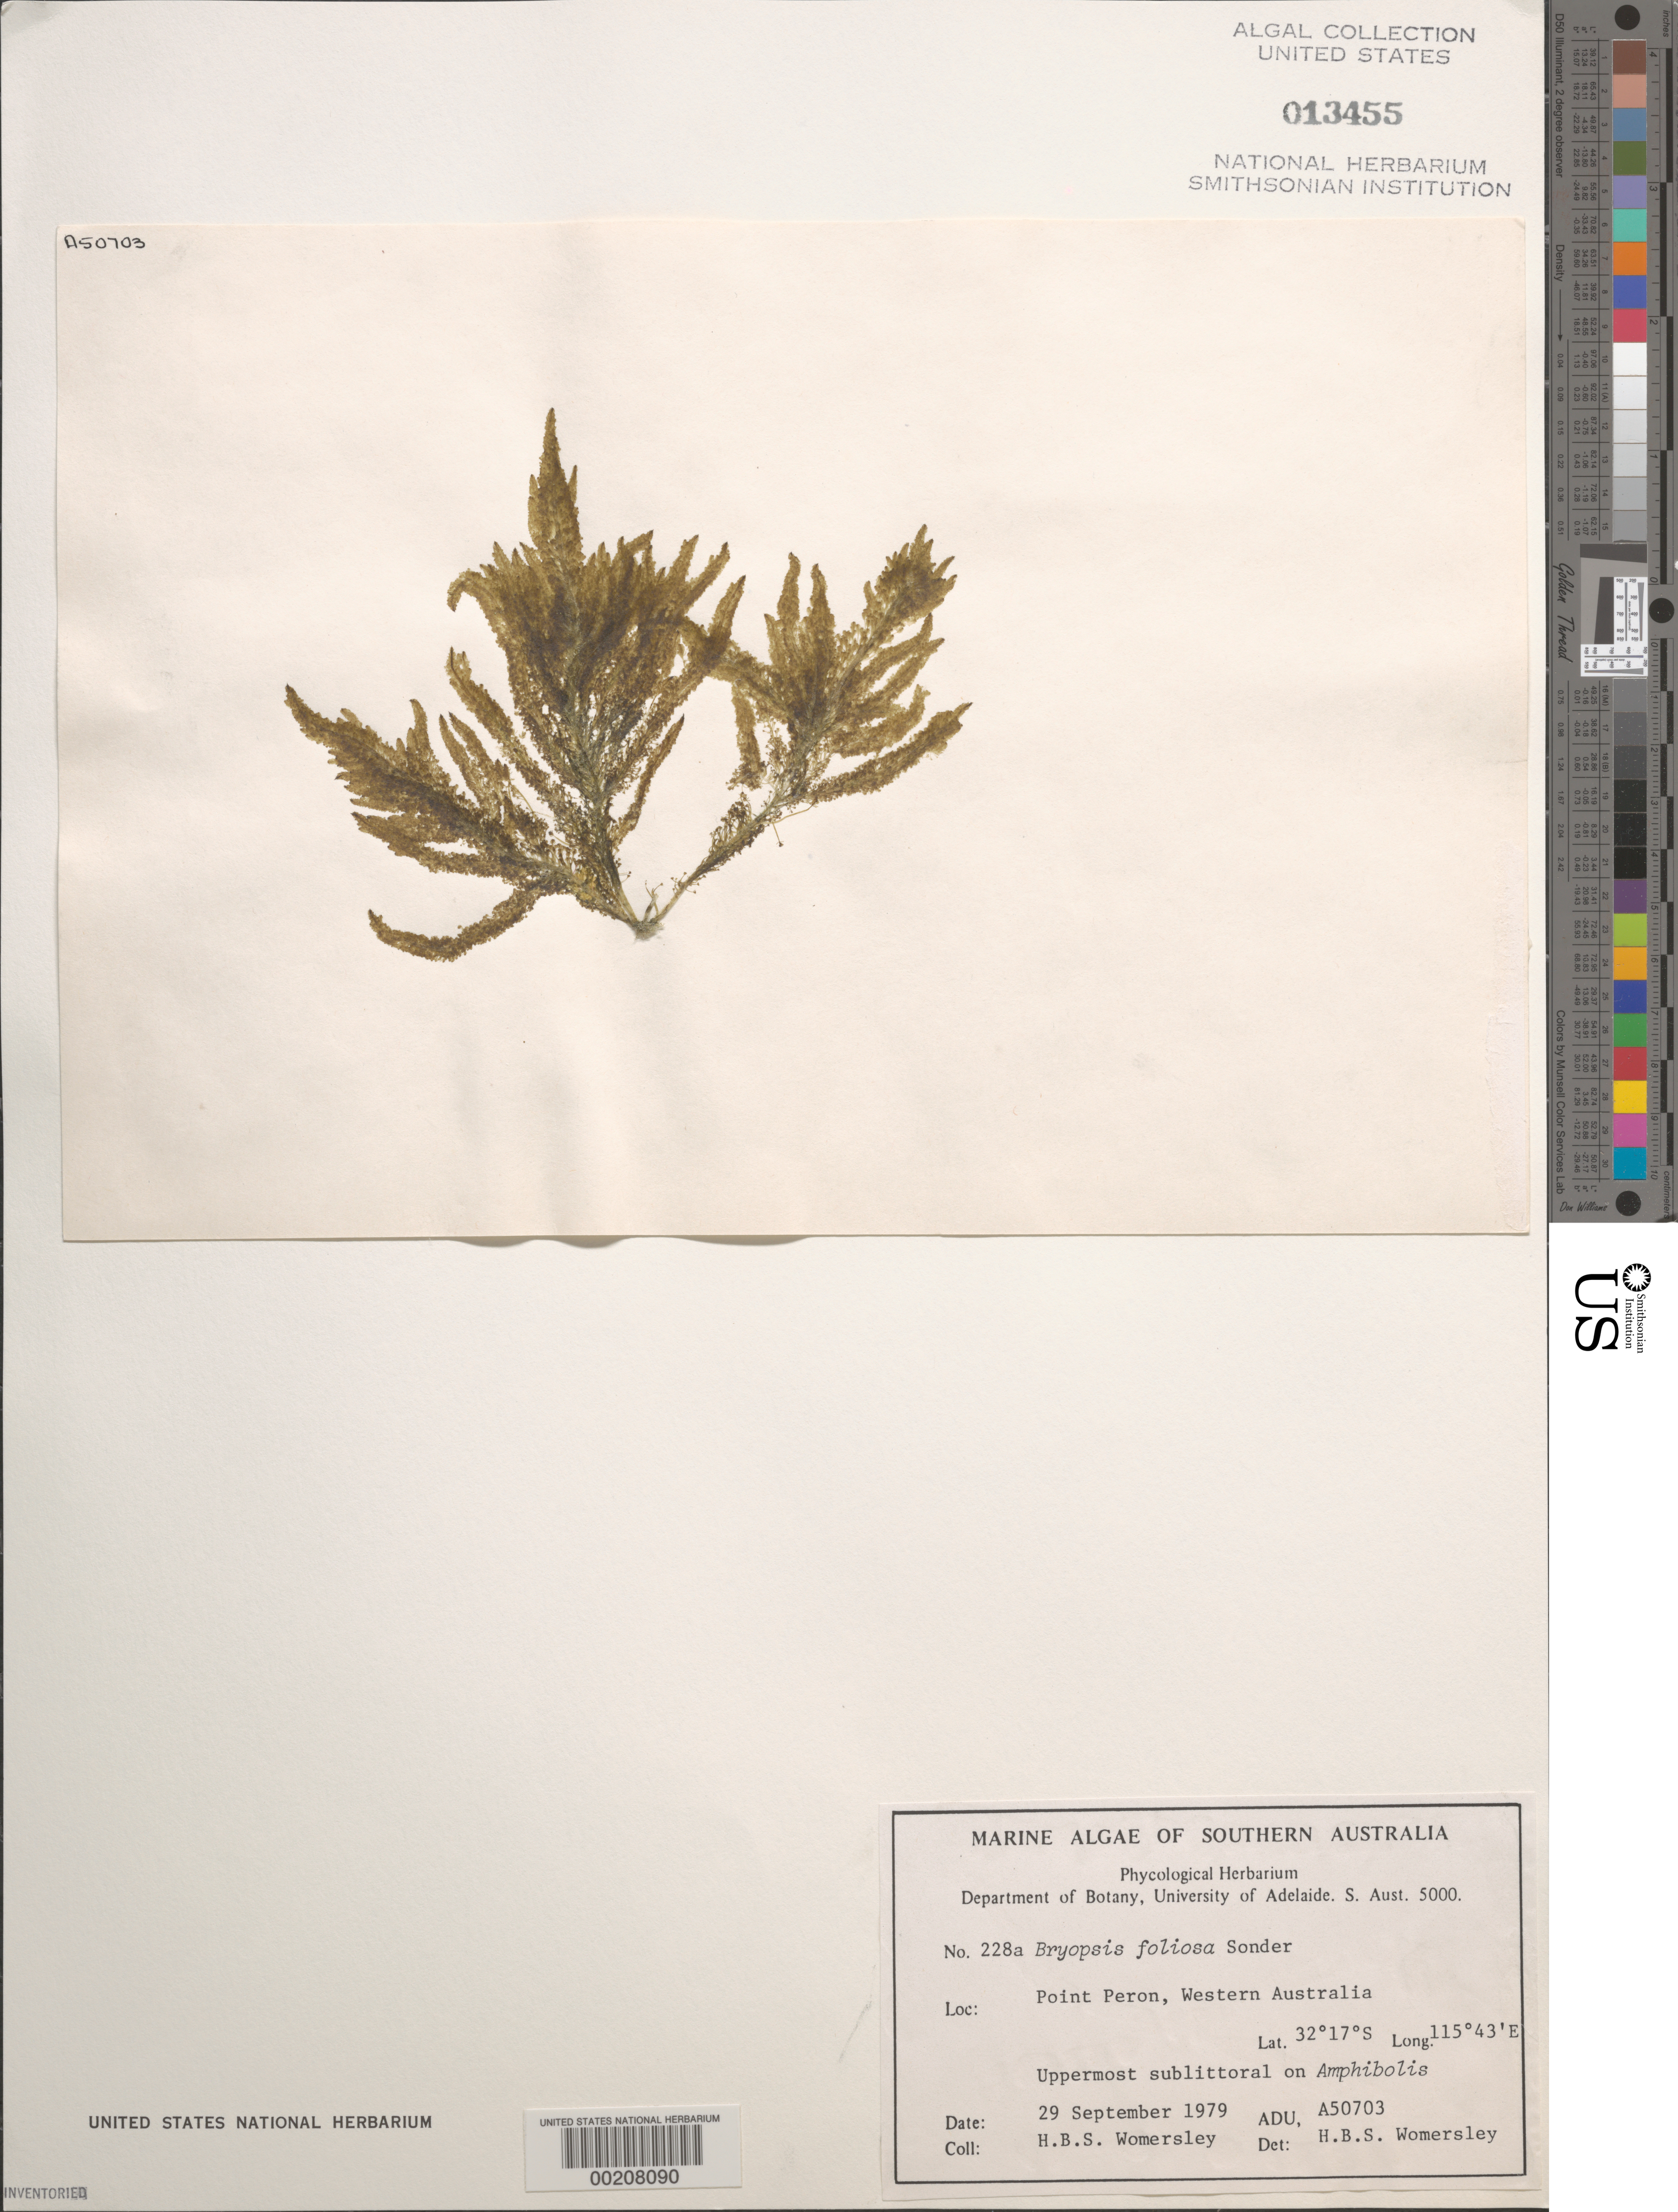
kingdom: Plantae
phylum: Chlorophyta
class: Ulvophyceae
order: Bryopsidales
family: Bryopsidaceae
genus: Bryopsis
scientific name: Bryopsis foliosa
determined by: Womersley, H. B. S.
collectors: H. B. S. Womersley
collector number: ADU A50703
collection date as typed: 29 Sep 1979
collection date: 1979-09-29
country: Australia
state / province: Western Australia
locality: Point Peron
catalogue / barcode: US 13455